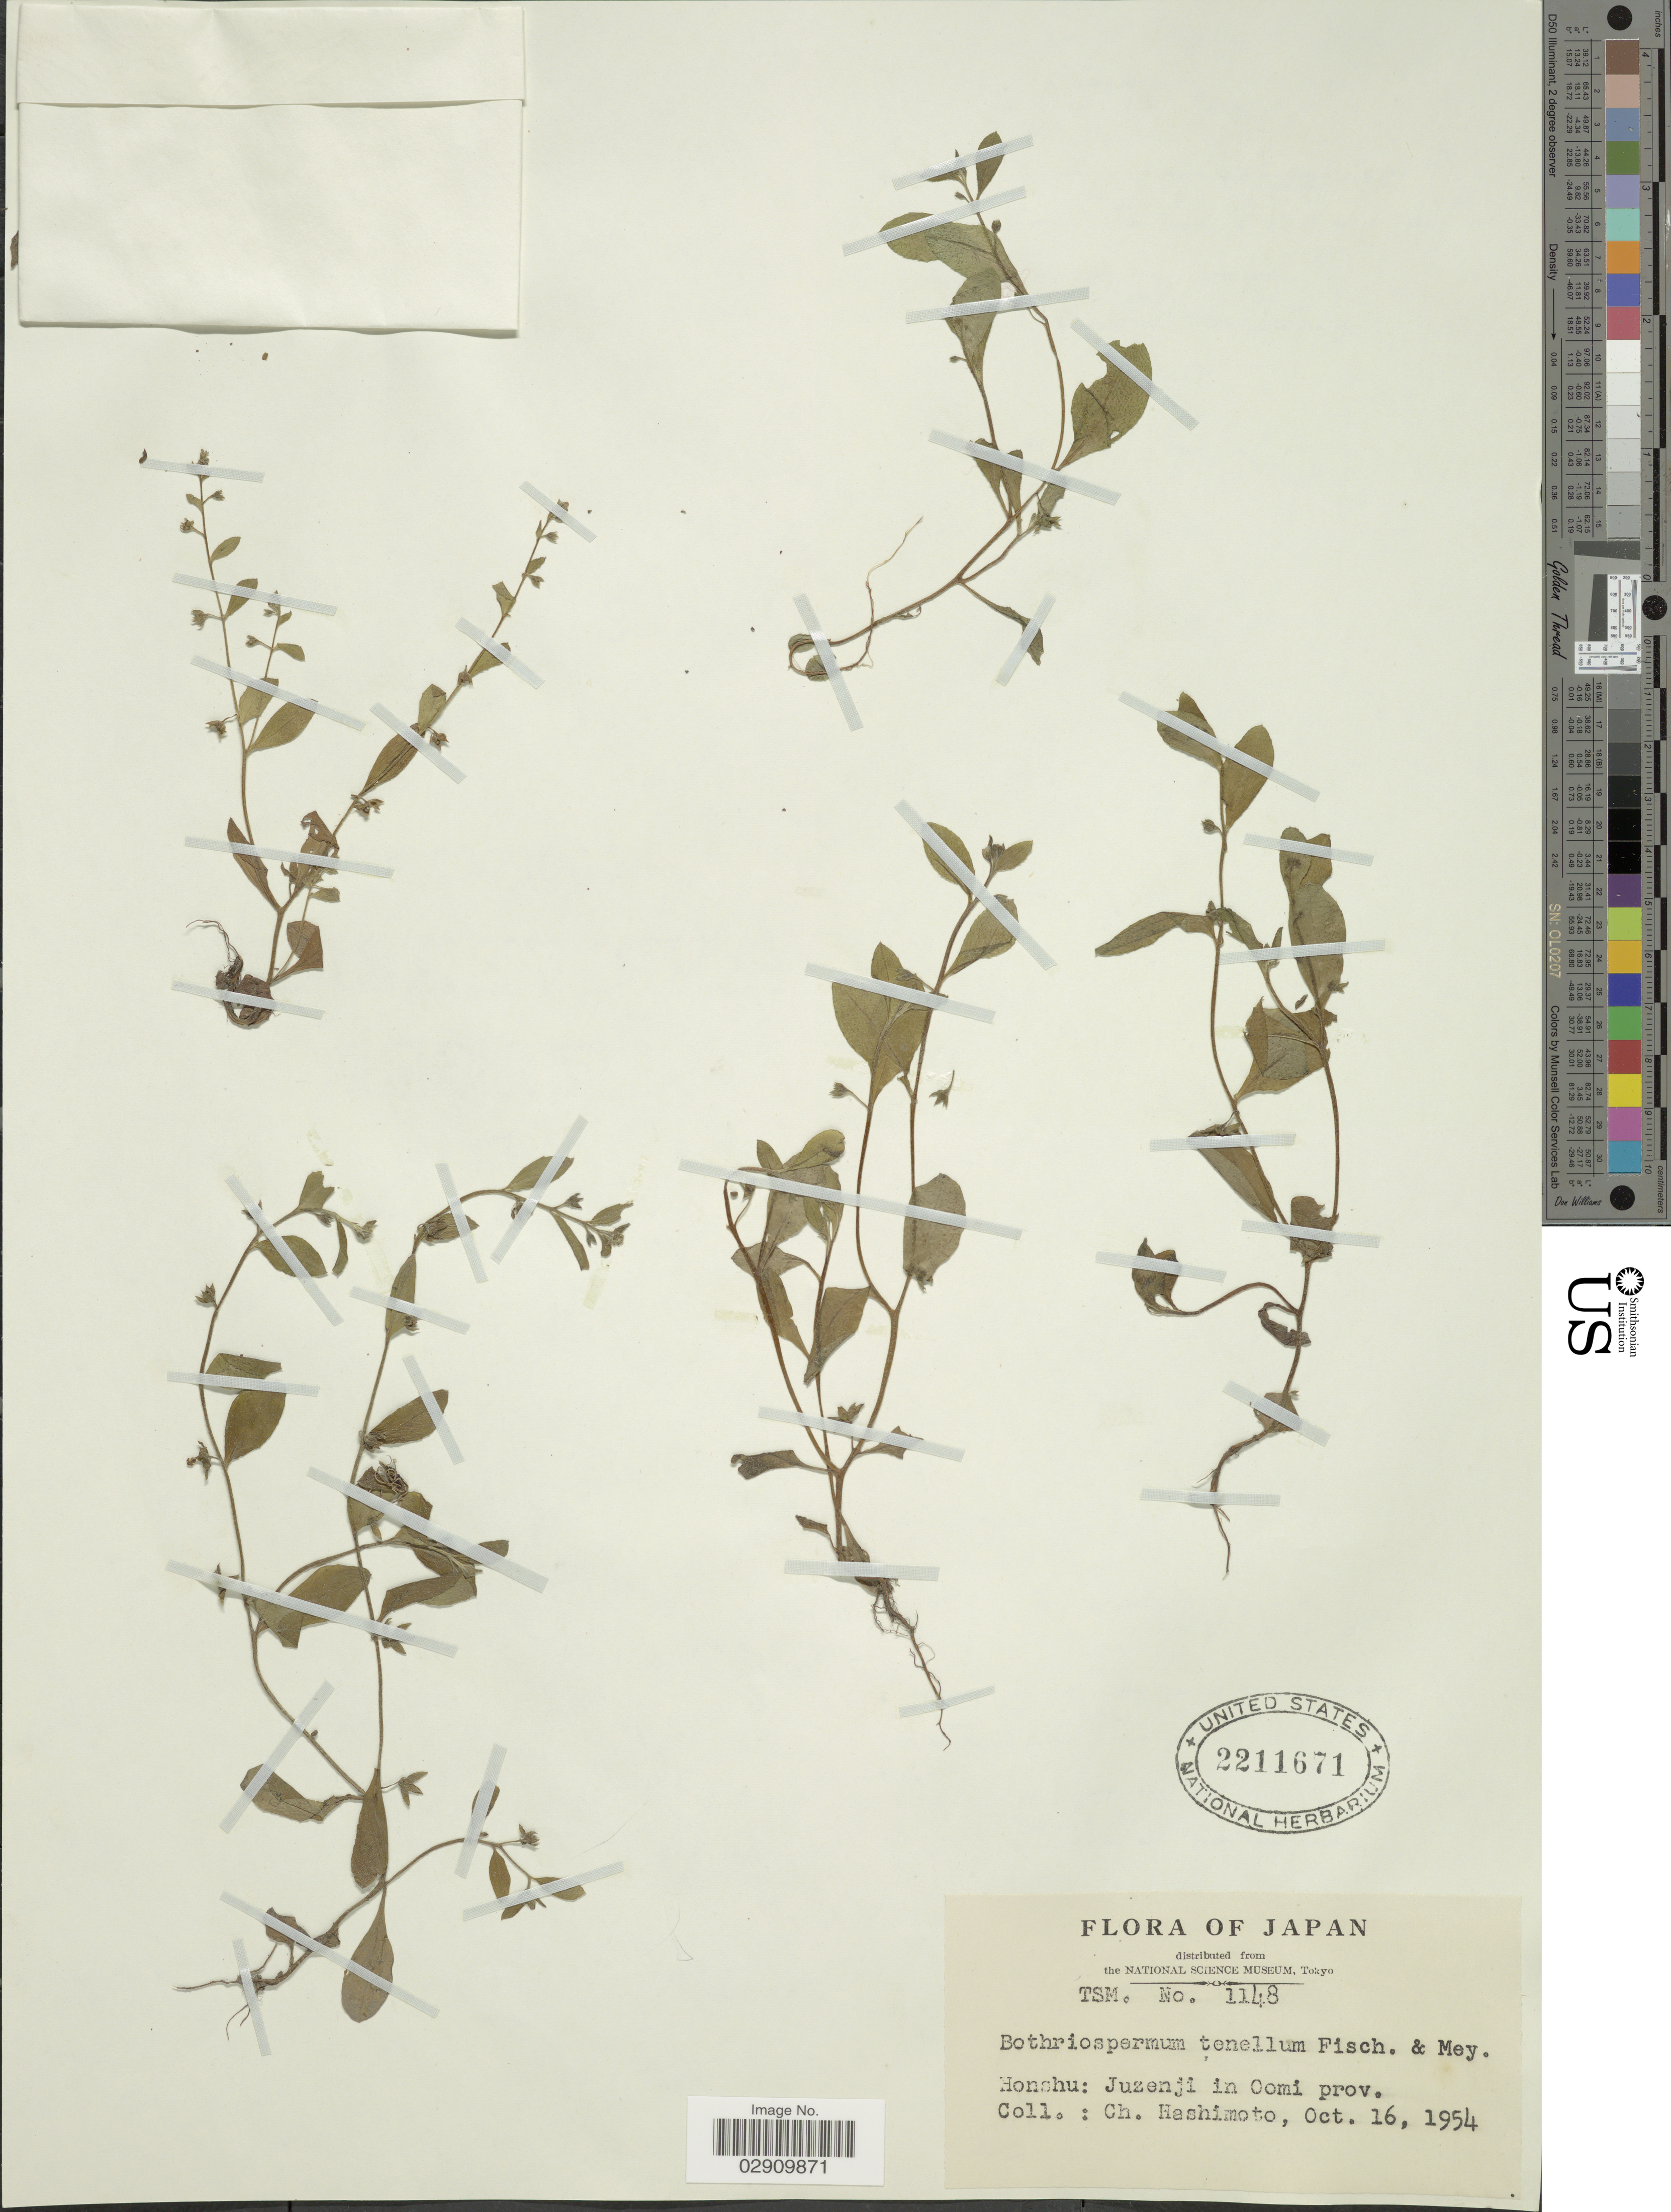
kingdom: Plantae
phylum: Tracheophyta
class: Magnoliopsida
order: Boraginales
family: Boraginaceae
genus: Bothriospermum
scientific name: Bothriospermum tenellum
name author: (Hornem.) Fisch. & C.A. Mey.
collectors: C. Hashimoto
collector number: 1148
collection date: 1954-10-16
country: Japan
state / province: Siga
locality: Honshu, Juzenji in Oomi Prov.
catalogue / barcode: US 2211671